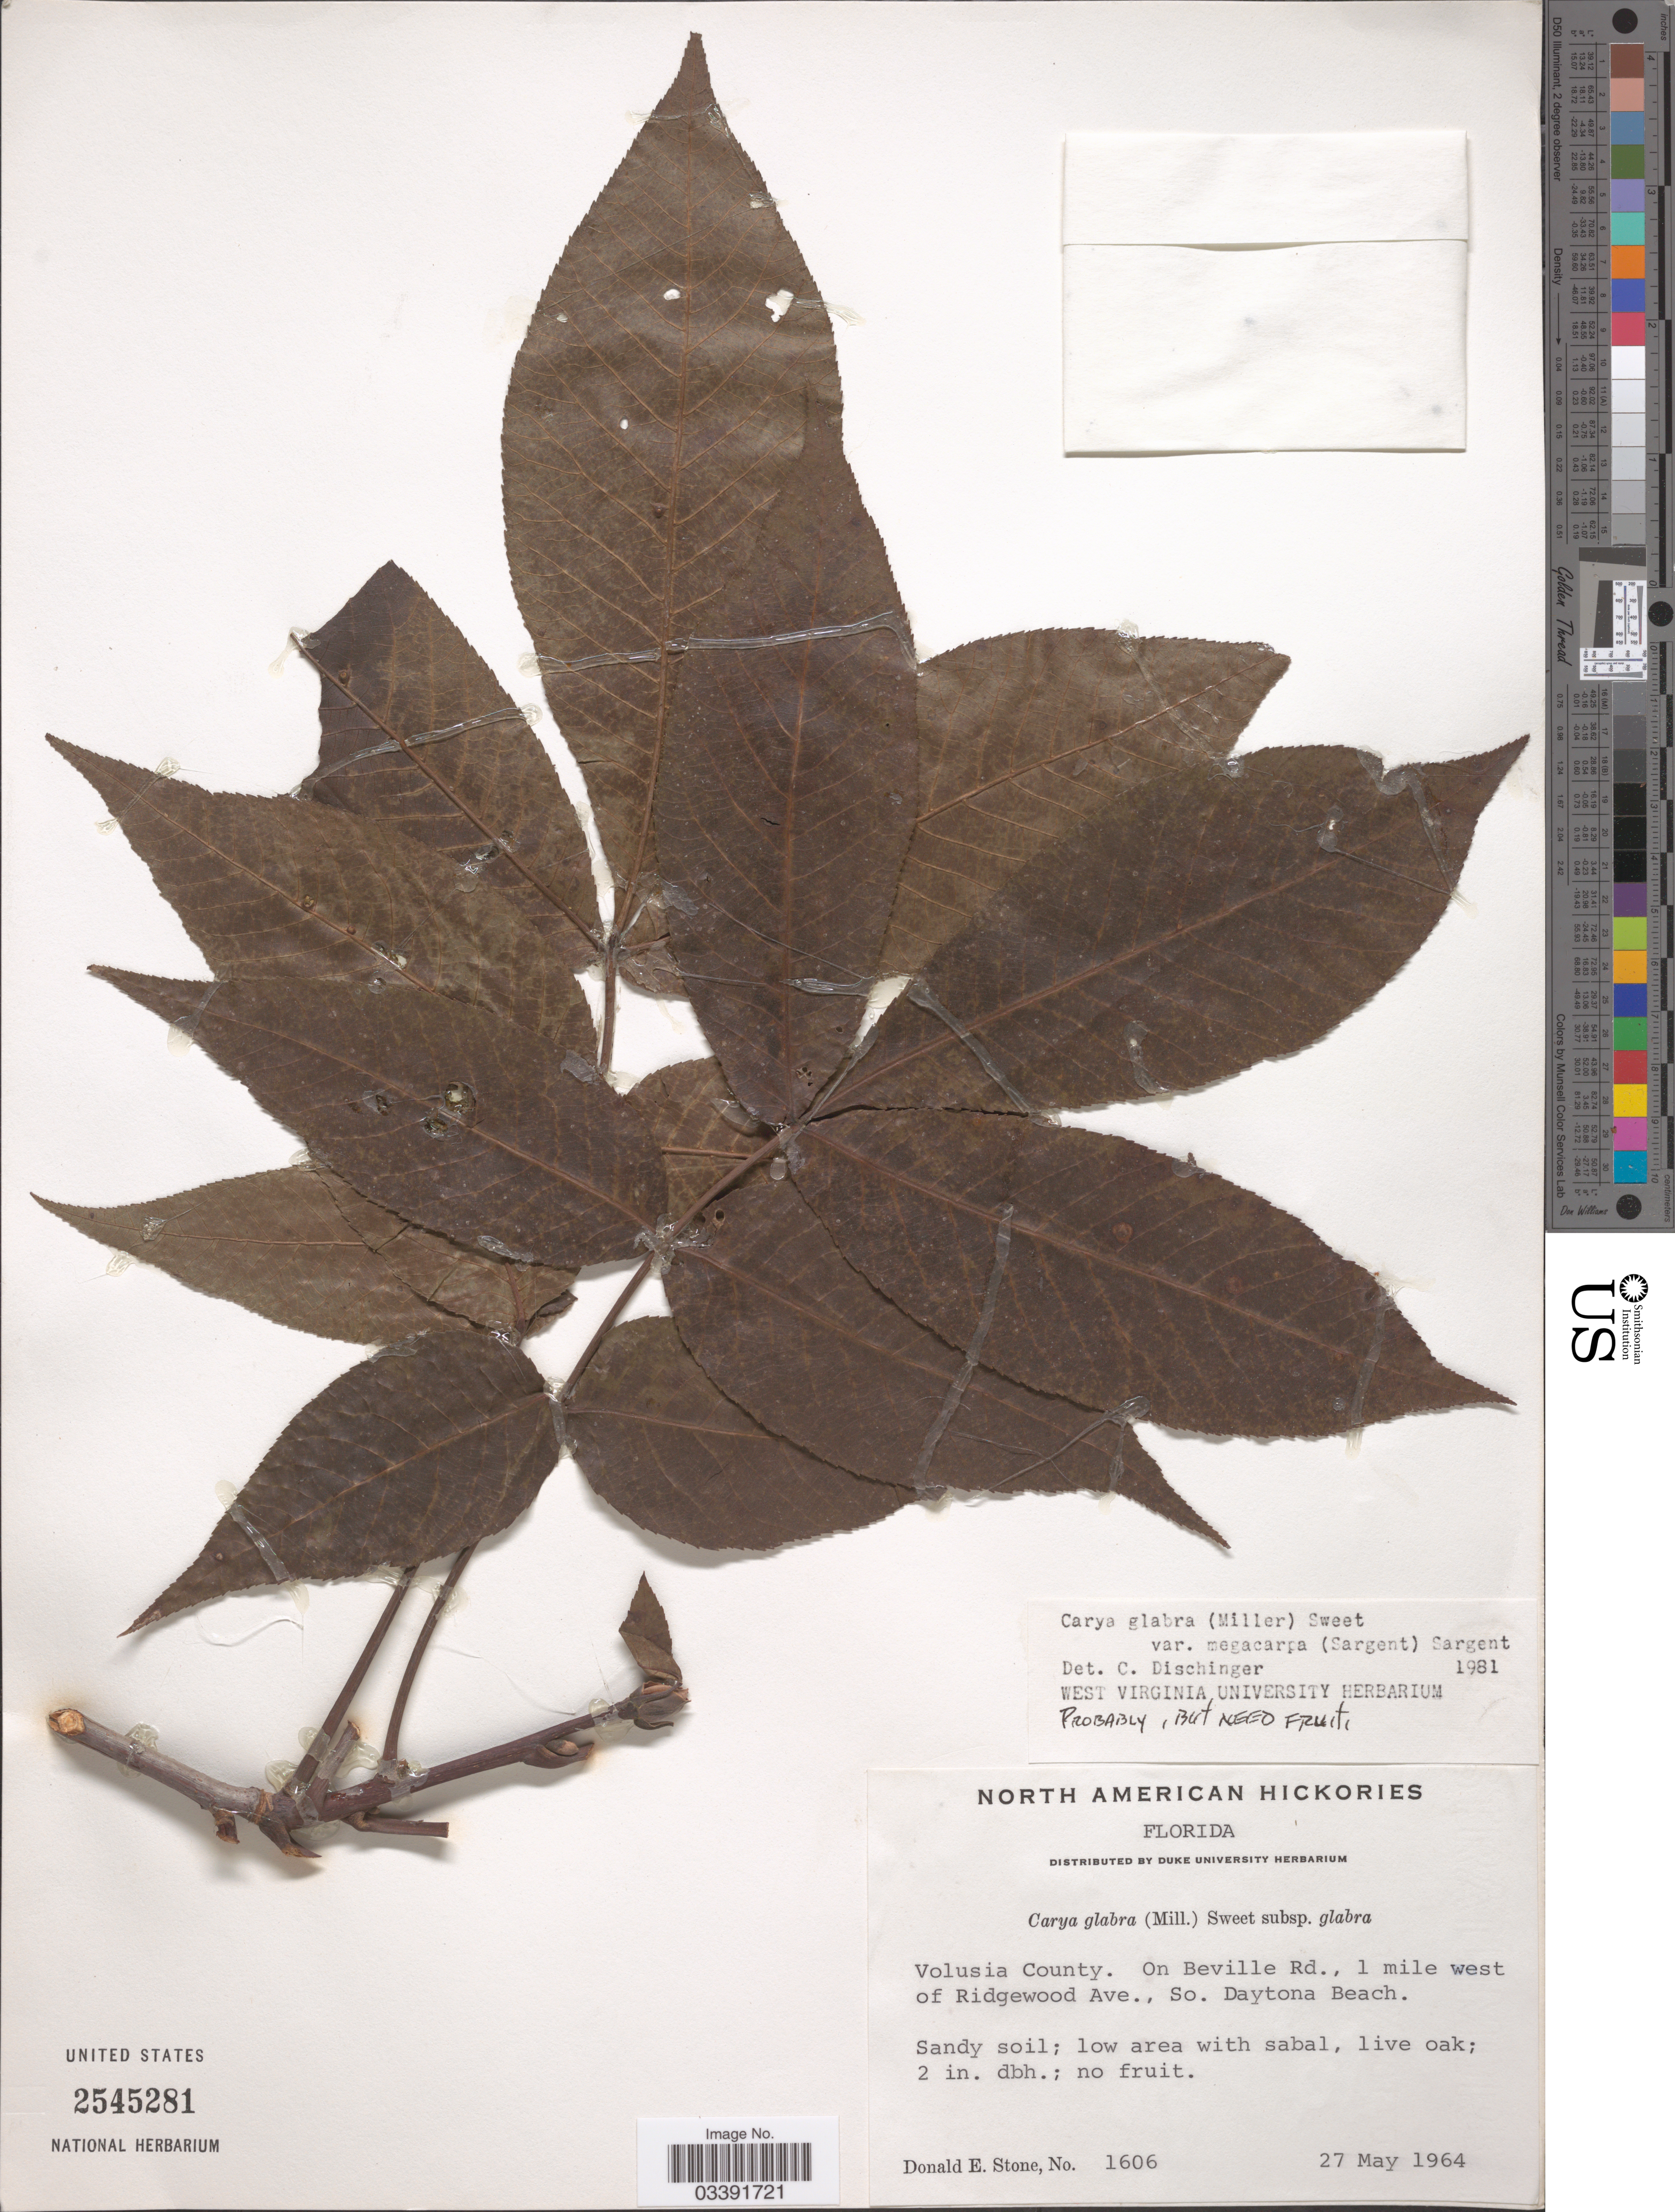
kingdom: Plantae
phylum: Tracheophyta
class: Magnoliopsida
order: Fagales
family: Juglandaceae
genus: Carya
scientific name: Carya glabra var. megacarpa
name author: (Sarg.) Sarg.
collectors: D. Stone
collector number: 1606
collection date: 1964-05-27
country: United States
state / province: Florida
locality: Volusia County. On Beville Rd., 1 mile west of Ridgewood Ave., So. Daytona Beach.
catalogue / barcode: US 2545281